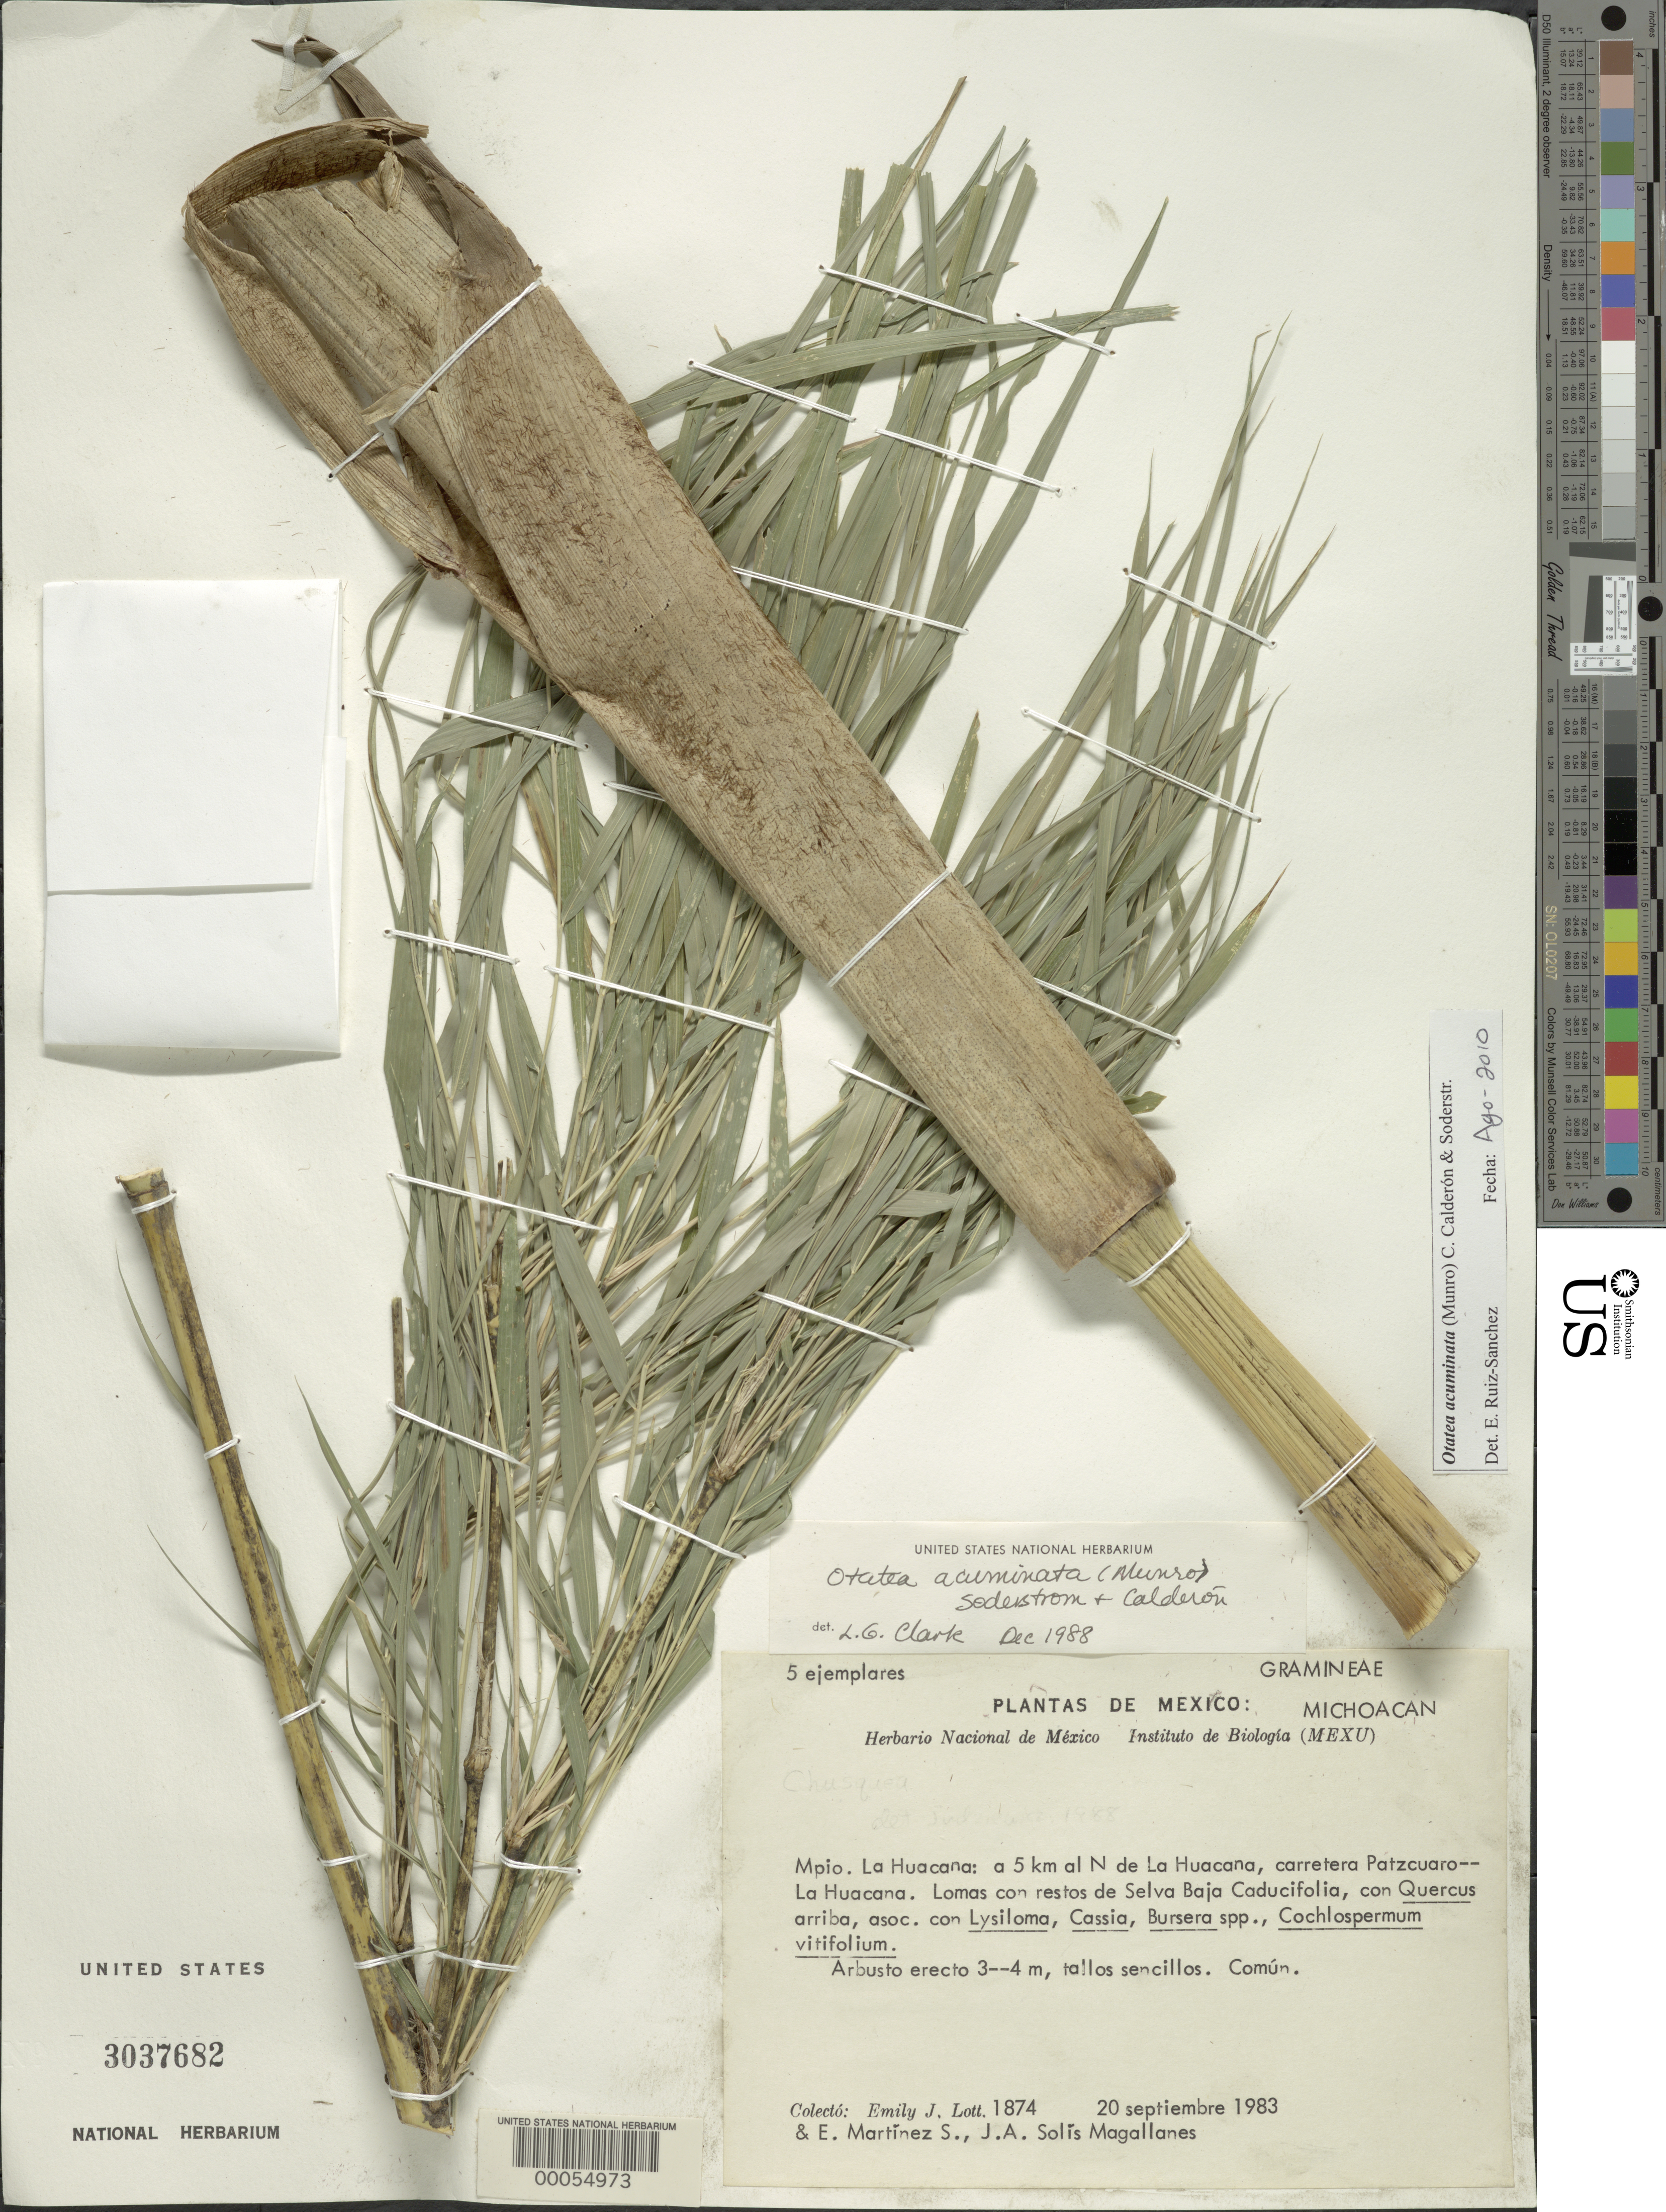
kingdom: Plantae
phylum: Tracheophyta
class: Liliopsida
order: Poales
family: Poaceae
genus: Otatea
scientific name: Otatea acuminata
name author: (Munro) C. E. Calderón & Soderstr.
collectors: E. Lott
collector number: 1974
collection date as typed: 20 Sep 1983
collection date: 1983-09-20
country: Mexico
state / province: Michoacán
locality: Municipality of la huacana, 5 km N of la huacana, Patzcuaro- la huacana road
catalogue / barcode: US 3037682